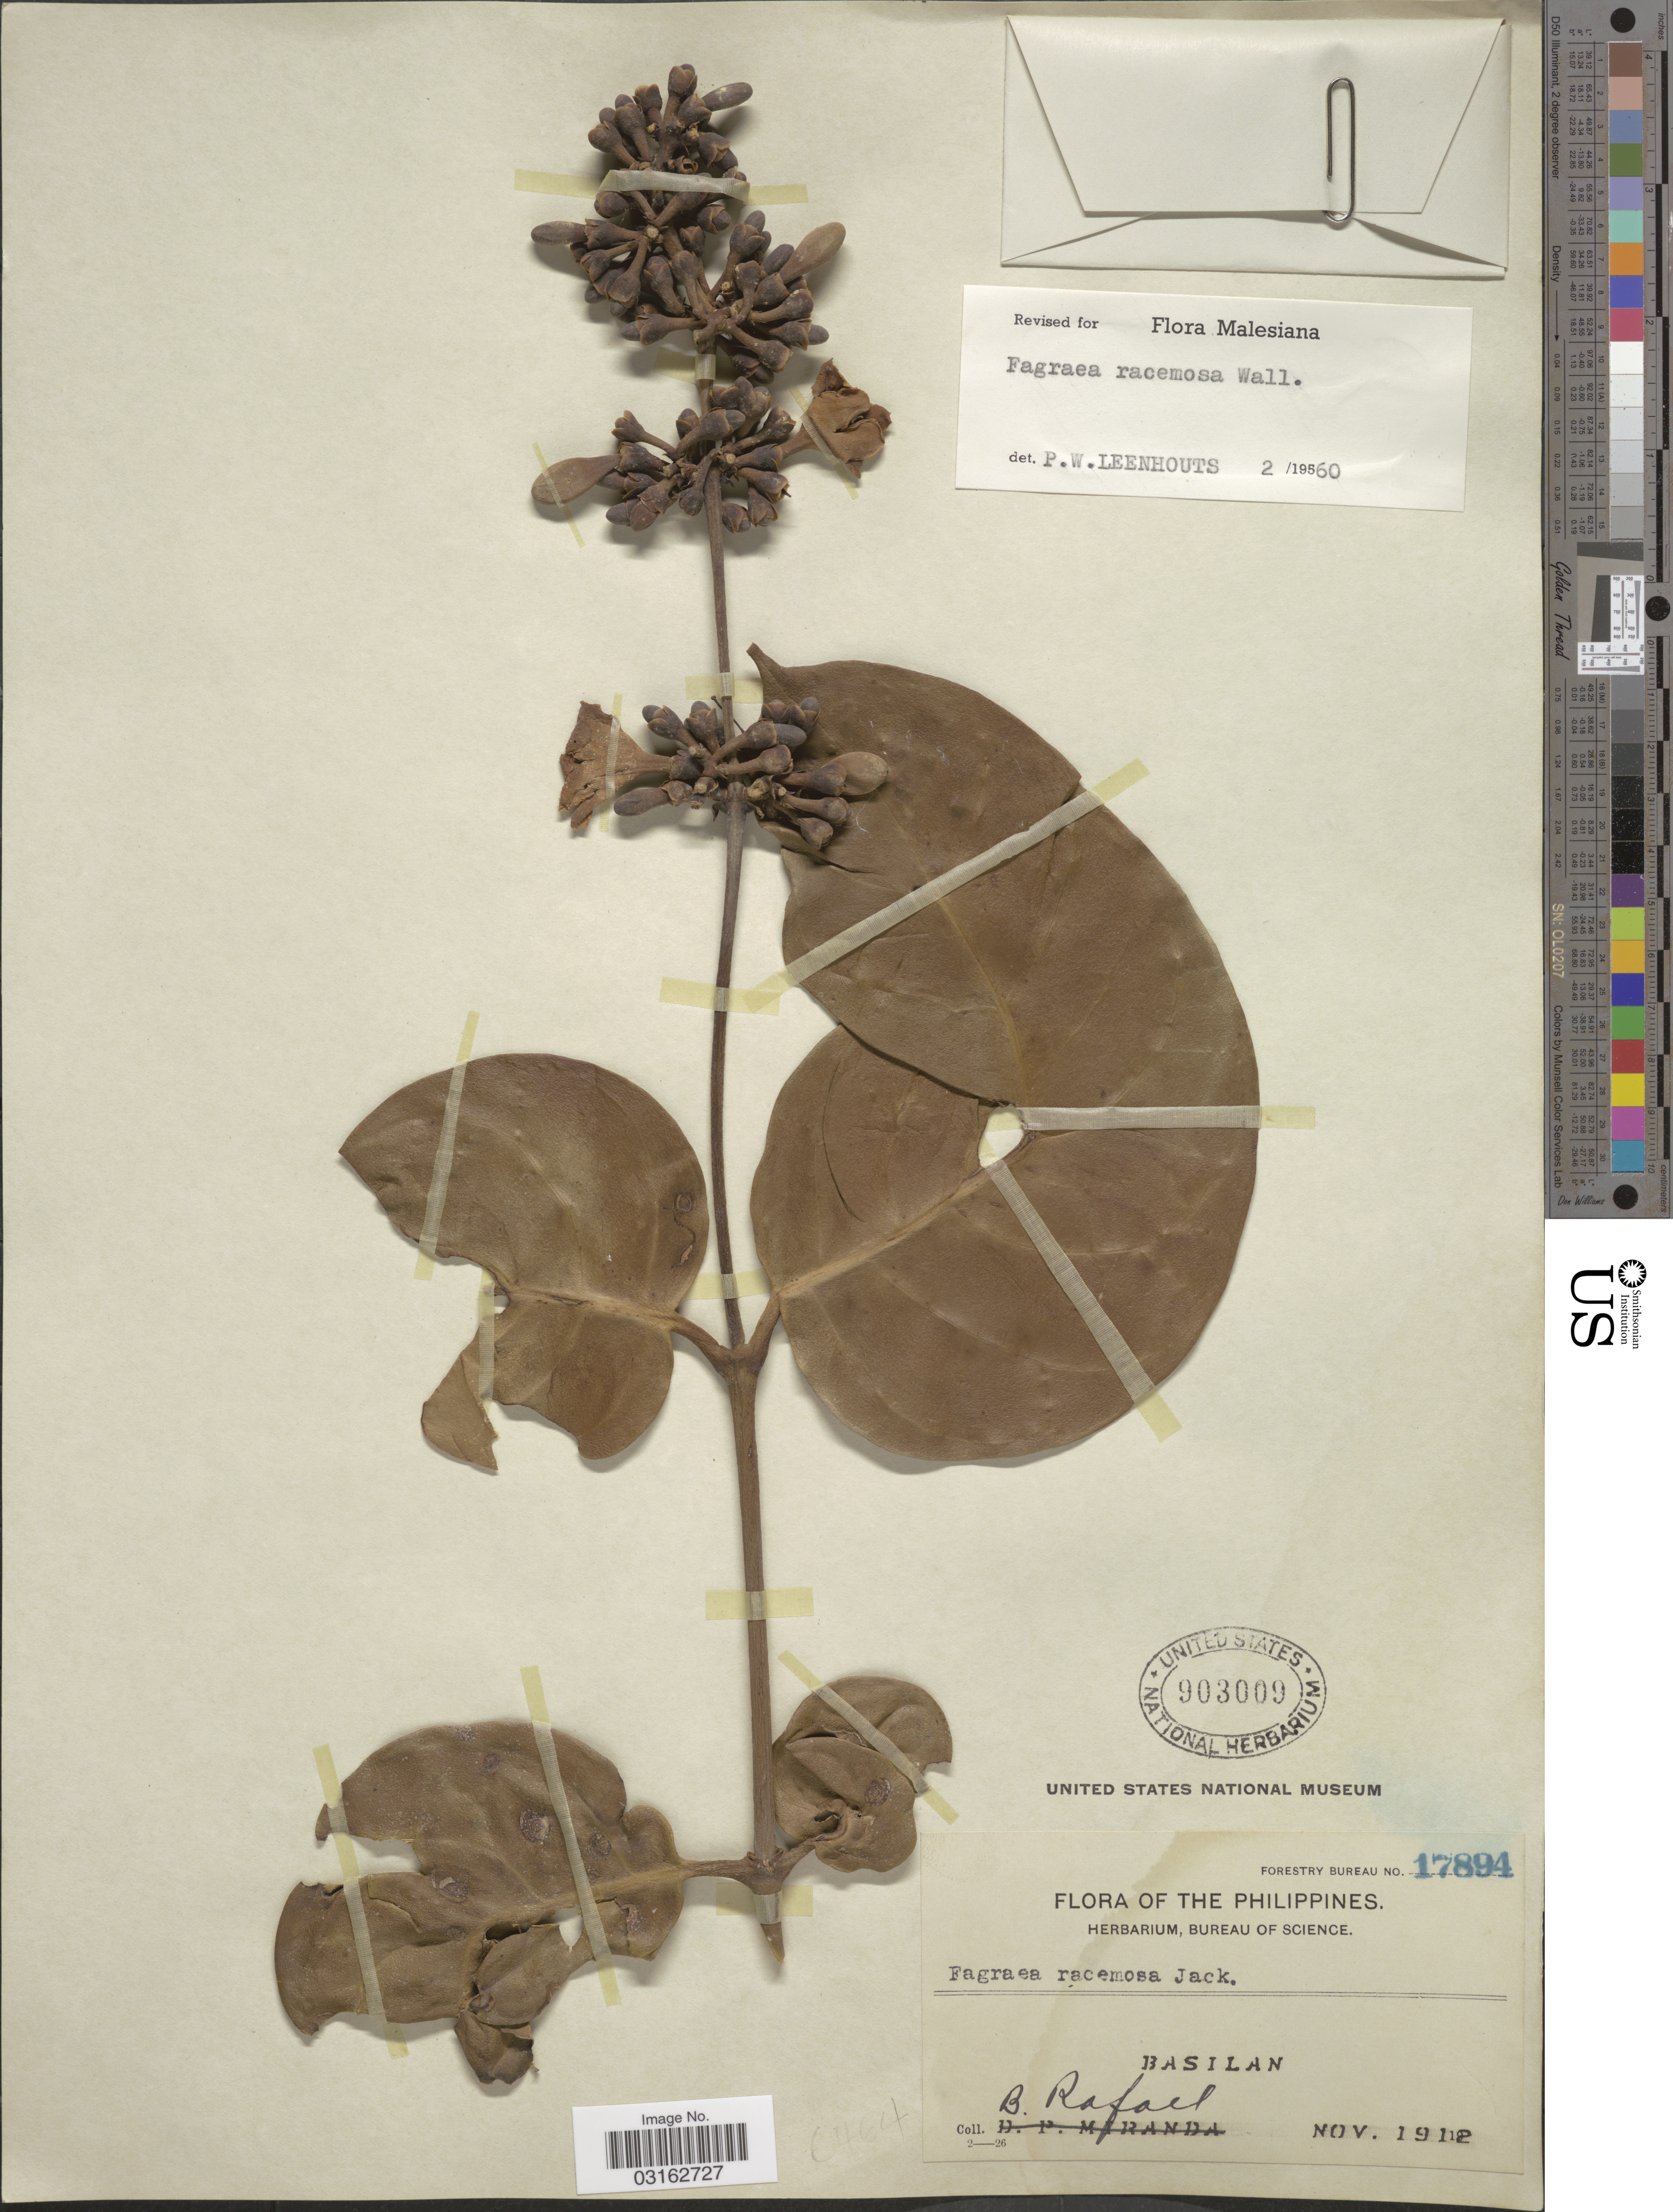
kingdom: Plantae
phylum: Tracheophyta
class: Magnoliopsida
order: Gentianales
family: Gentianaceae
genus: Fagraea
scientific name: Fagraea racemosa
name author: Jack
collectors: B. Rafael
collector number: Forestry Bureau 17894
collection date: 1912-11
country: Philippines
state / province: Muslim Mindanao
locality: Basilan.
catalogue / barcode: US 903009